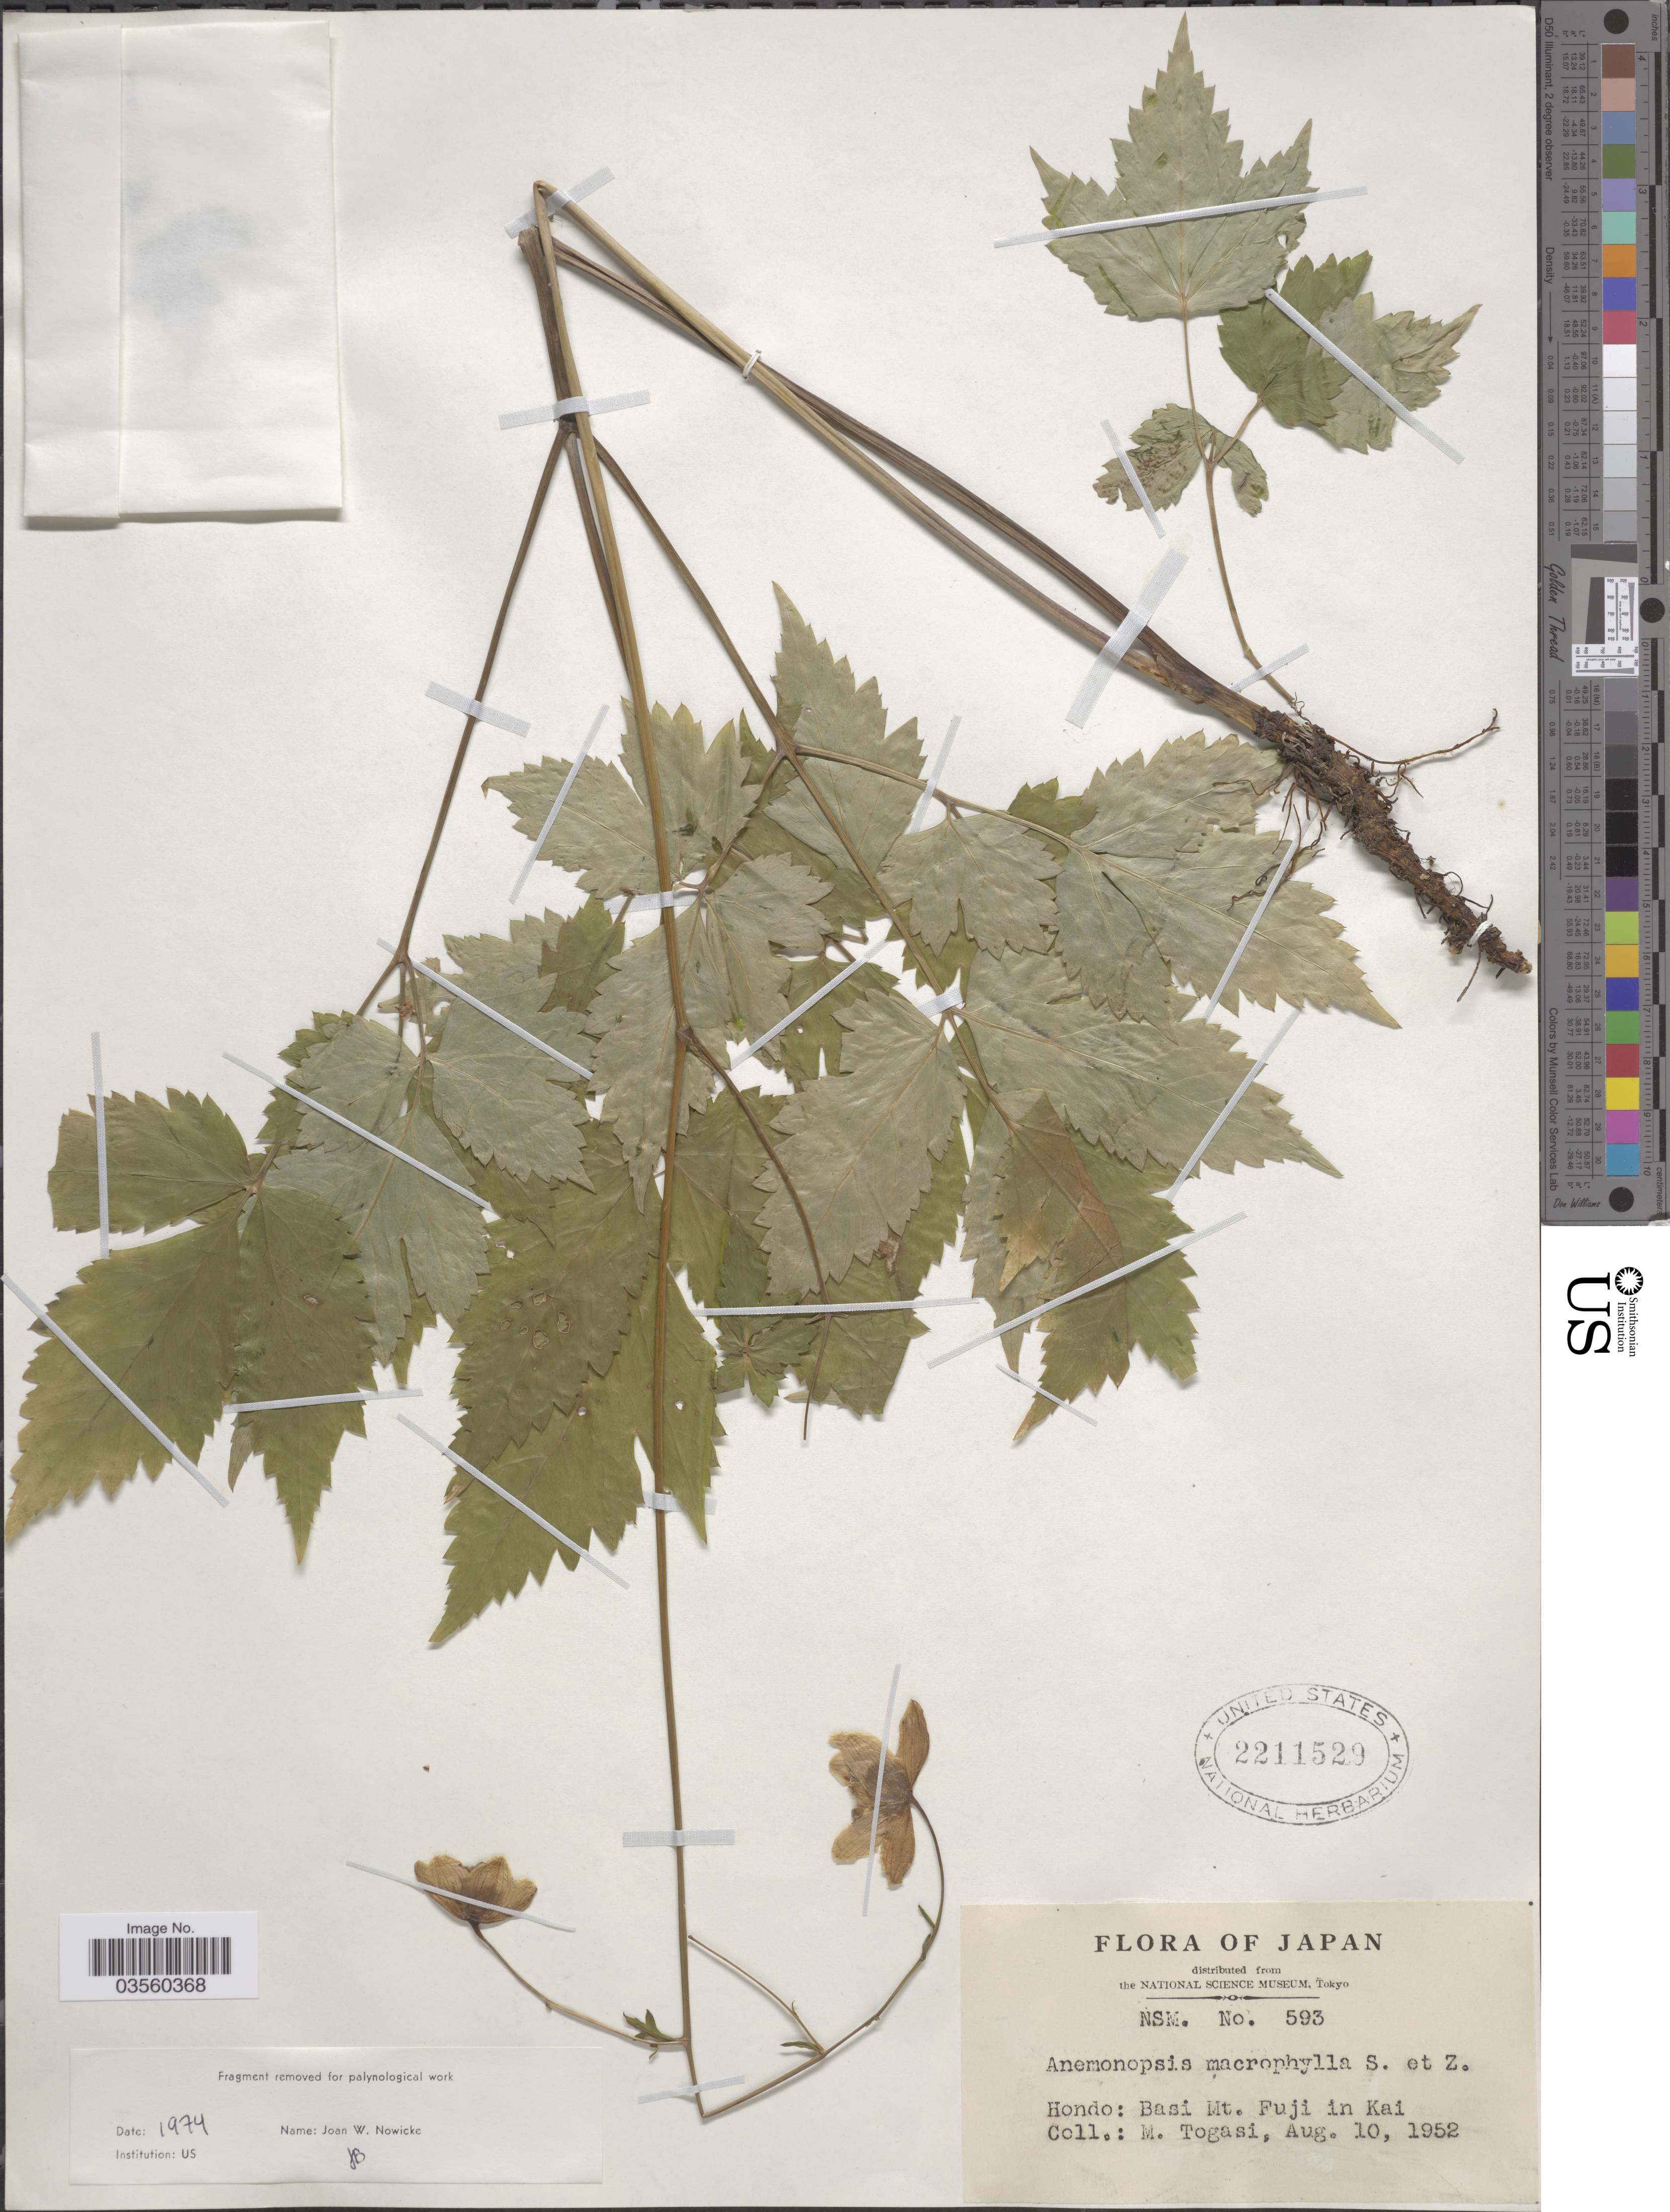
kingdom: Plantae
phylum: Tracheophyta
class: Magnoliopsida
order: Ranunculales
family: Ranunculaceae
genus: Anemonopsis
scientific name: Anemonopsis macrophylla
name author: Siebold & Zucc.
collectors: M. Togasi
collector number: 593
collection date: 1952-08-10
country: Japan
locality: Hondo: Basi Mt. Fuji in Kai.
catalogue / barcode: US 2211529